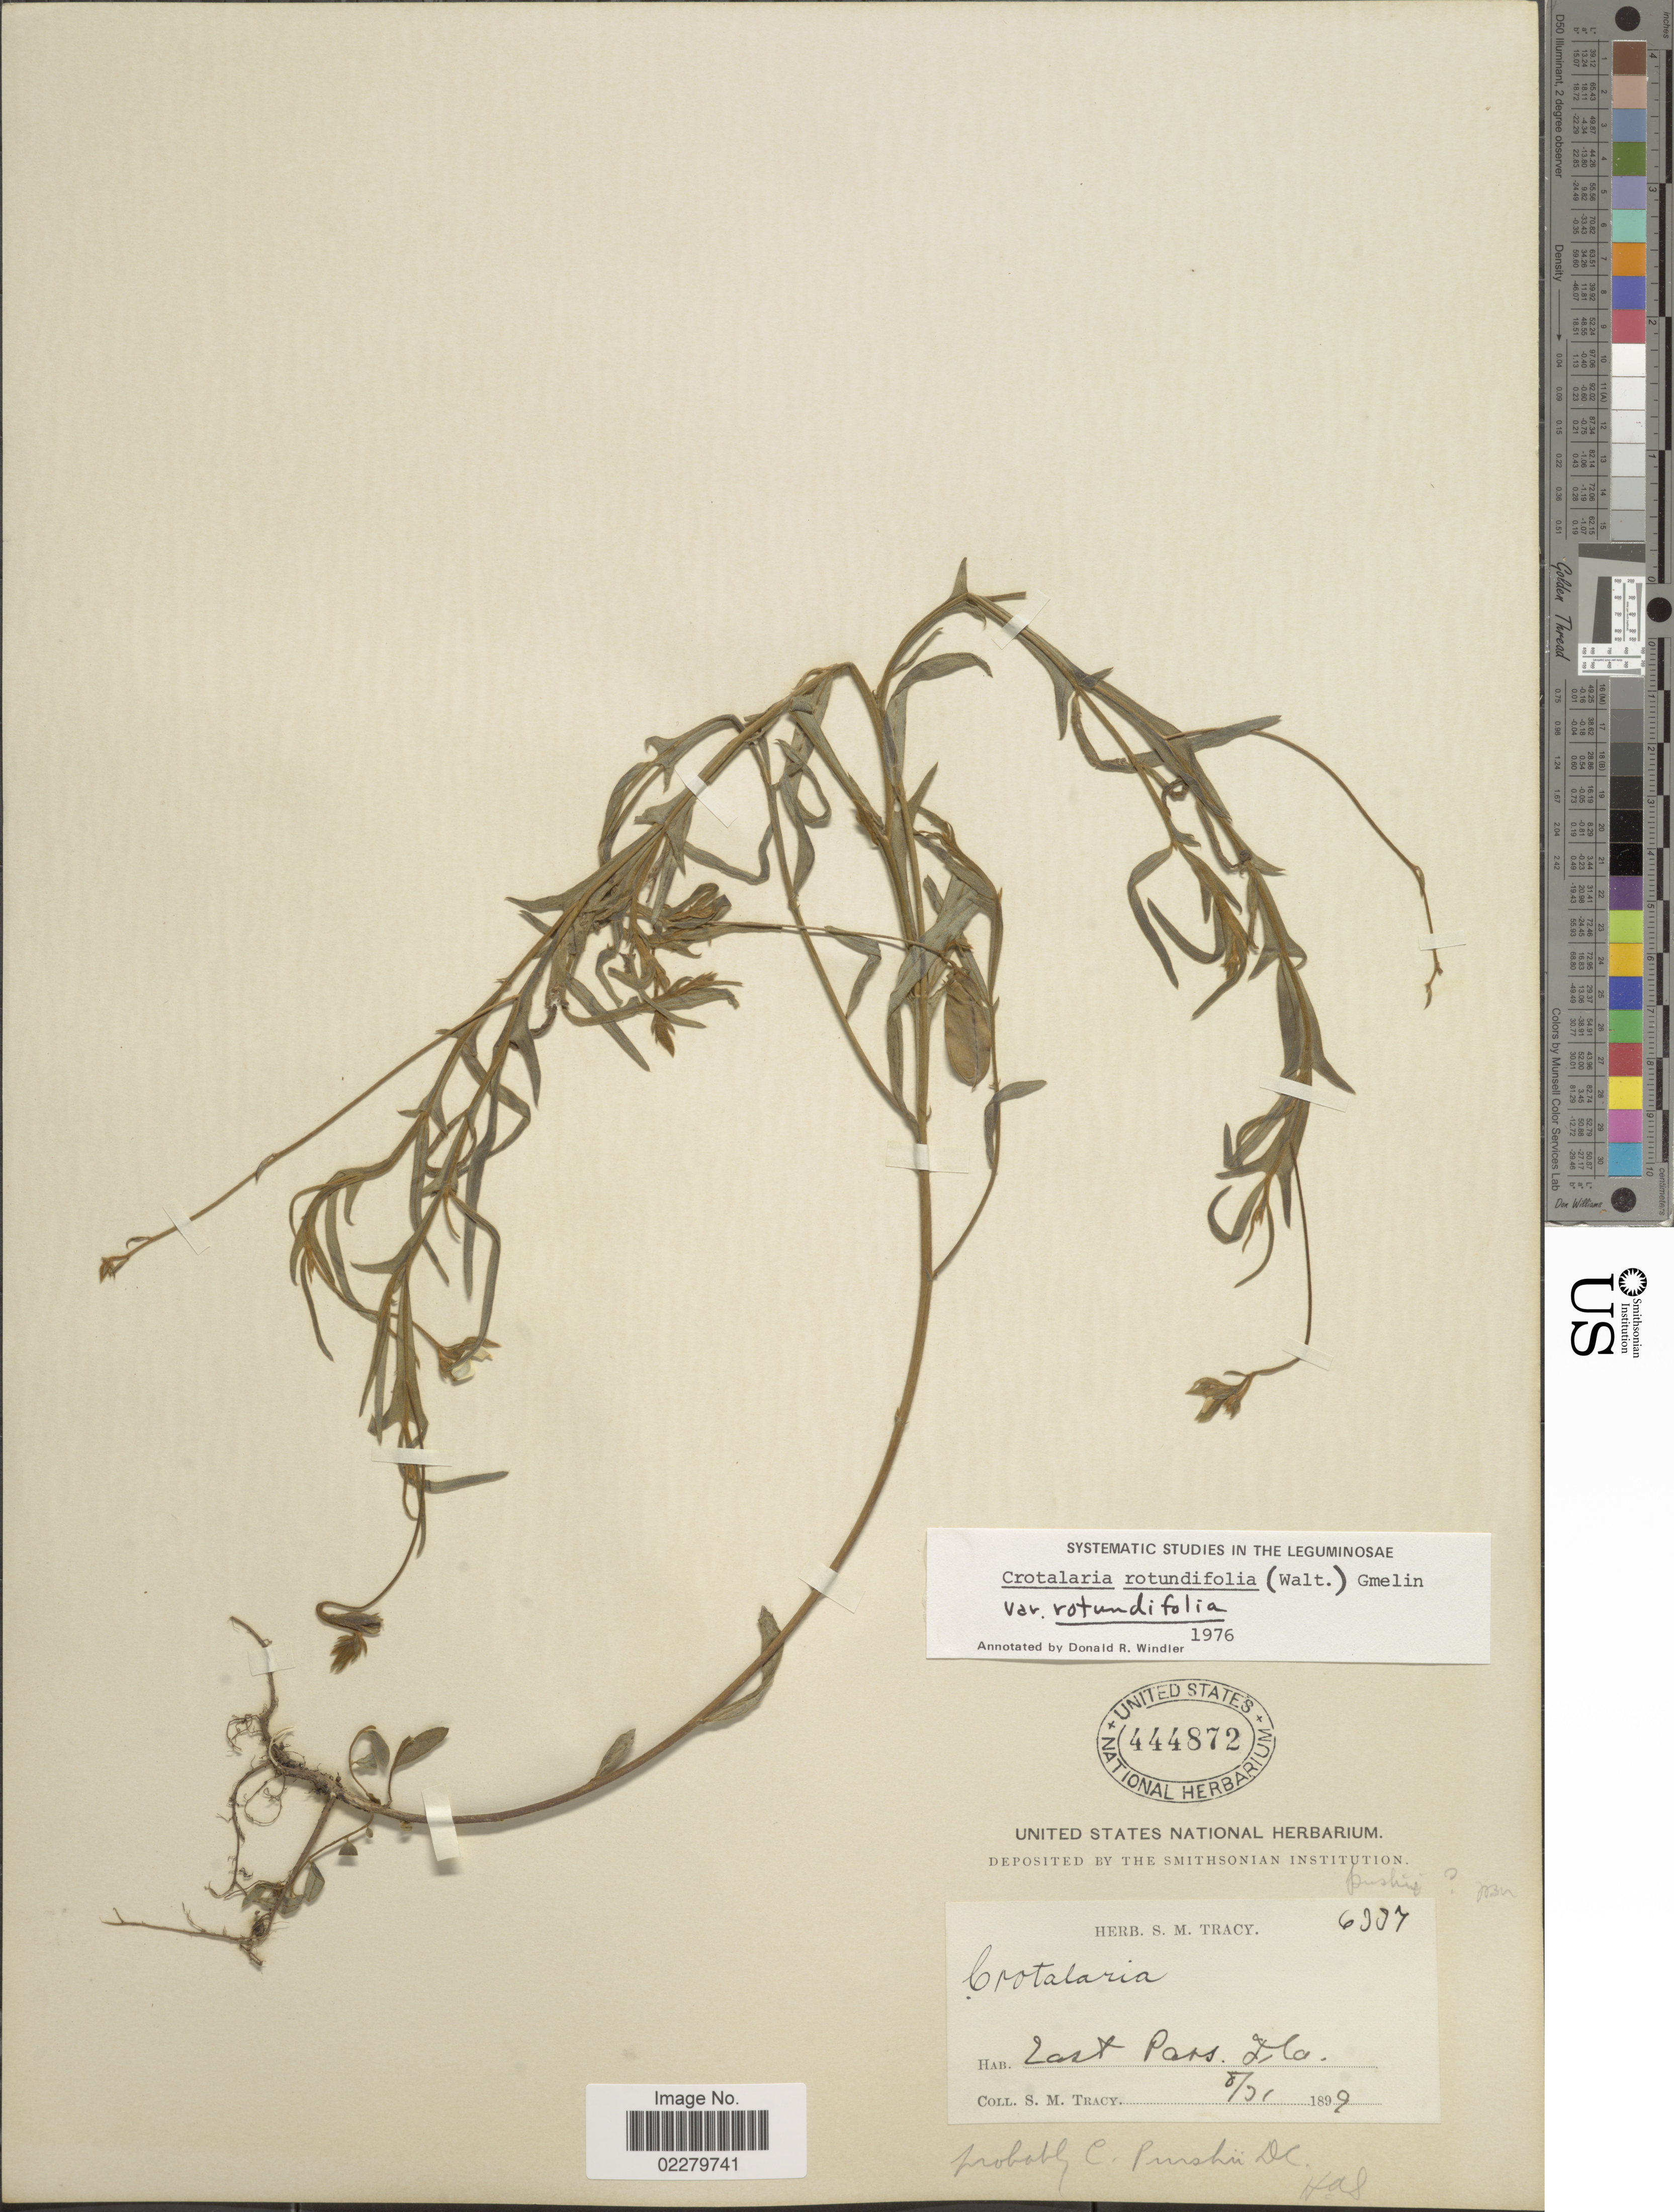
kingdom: Plantae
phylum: Tracheophyta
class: Magnoliopsida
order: Fabales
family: Fabaceae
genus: Crotalaria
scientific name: Crotalaria rotundifolia var. rotundifolia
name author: (Walter) J.F. Gmel.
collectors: S. M. Tracy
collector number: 6397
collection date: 1899-08-31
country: United States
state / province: Florida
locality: East Pass, Fla.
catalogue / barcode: US 444872